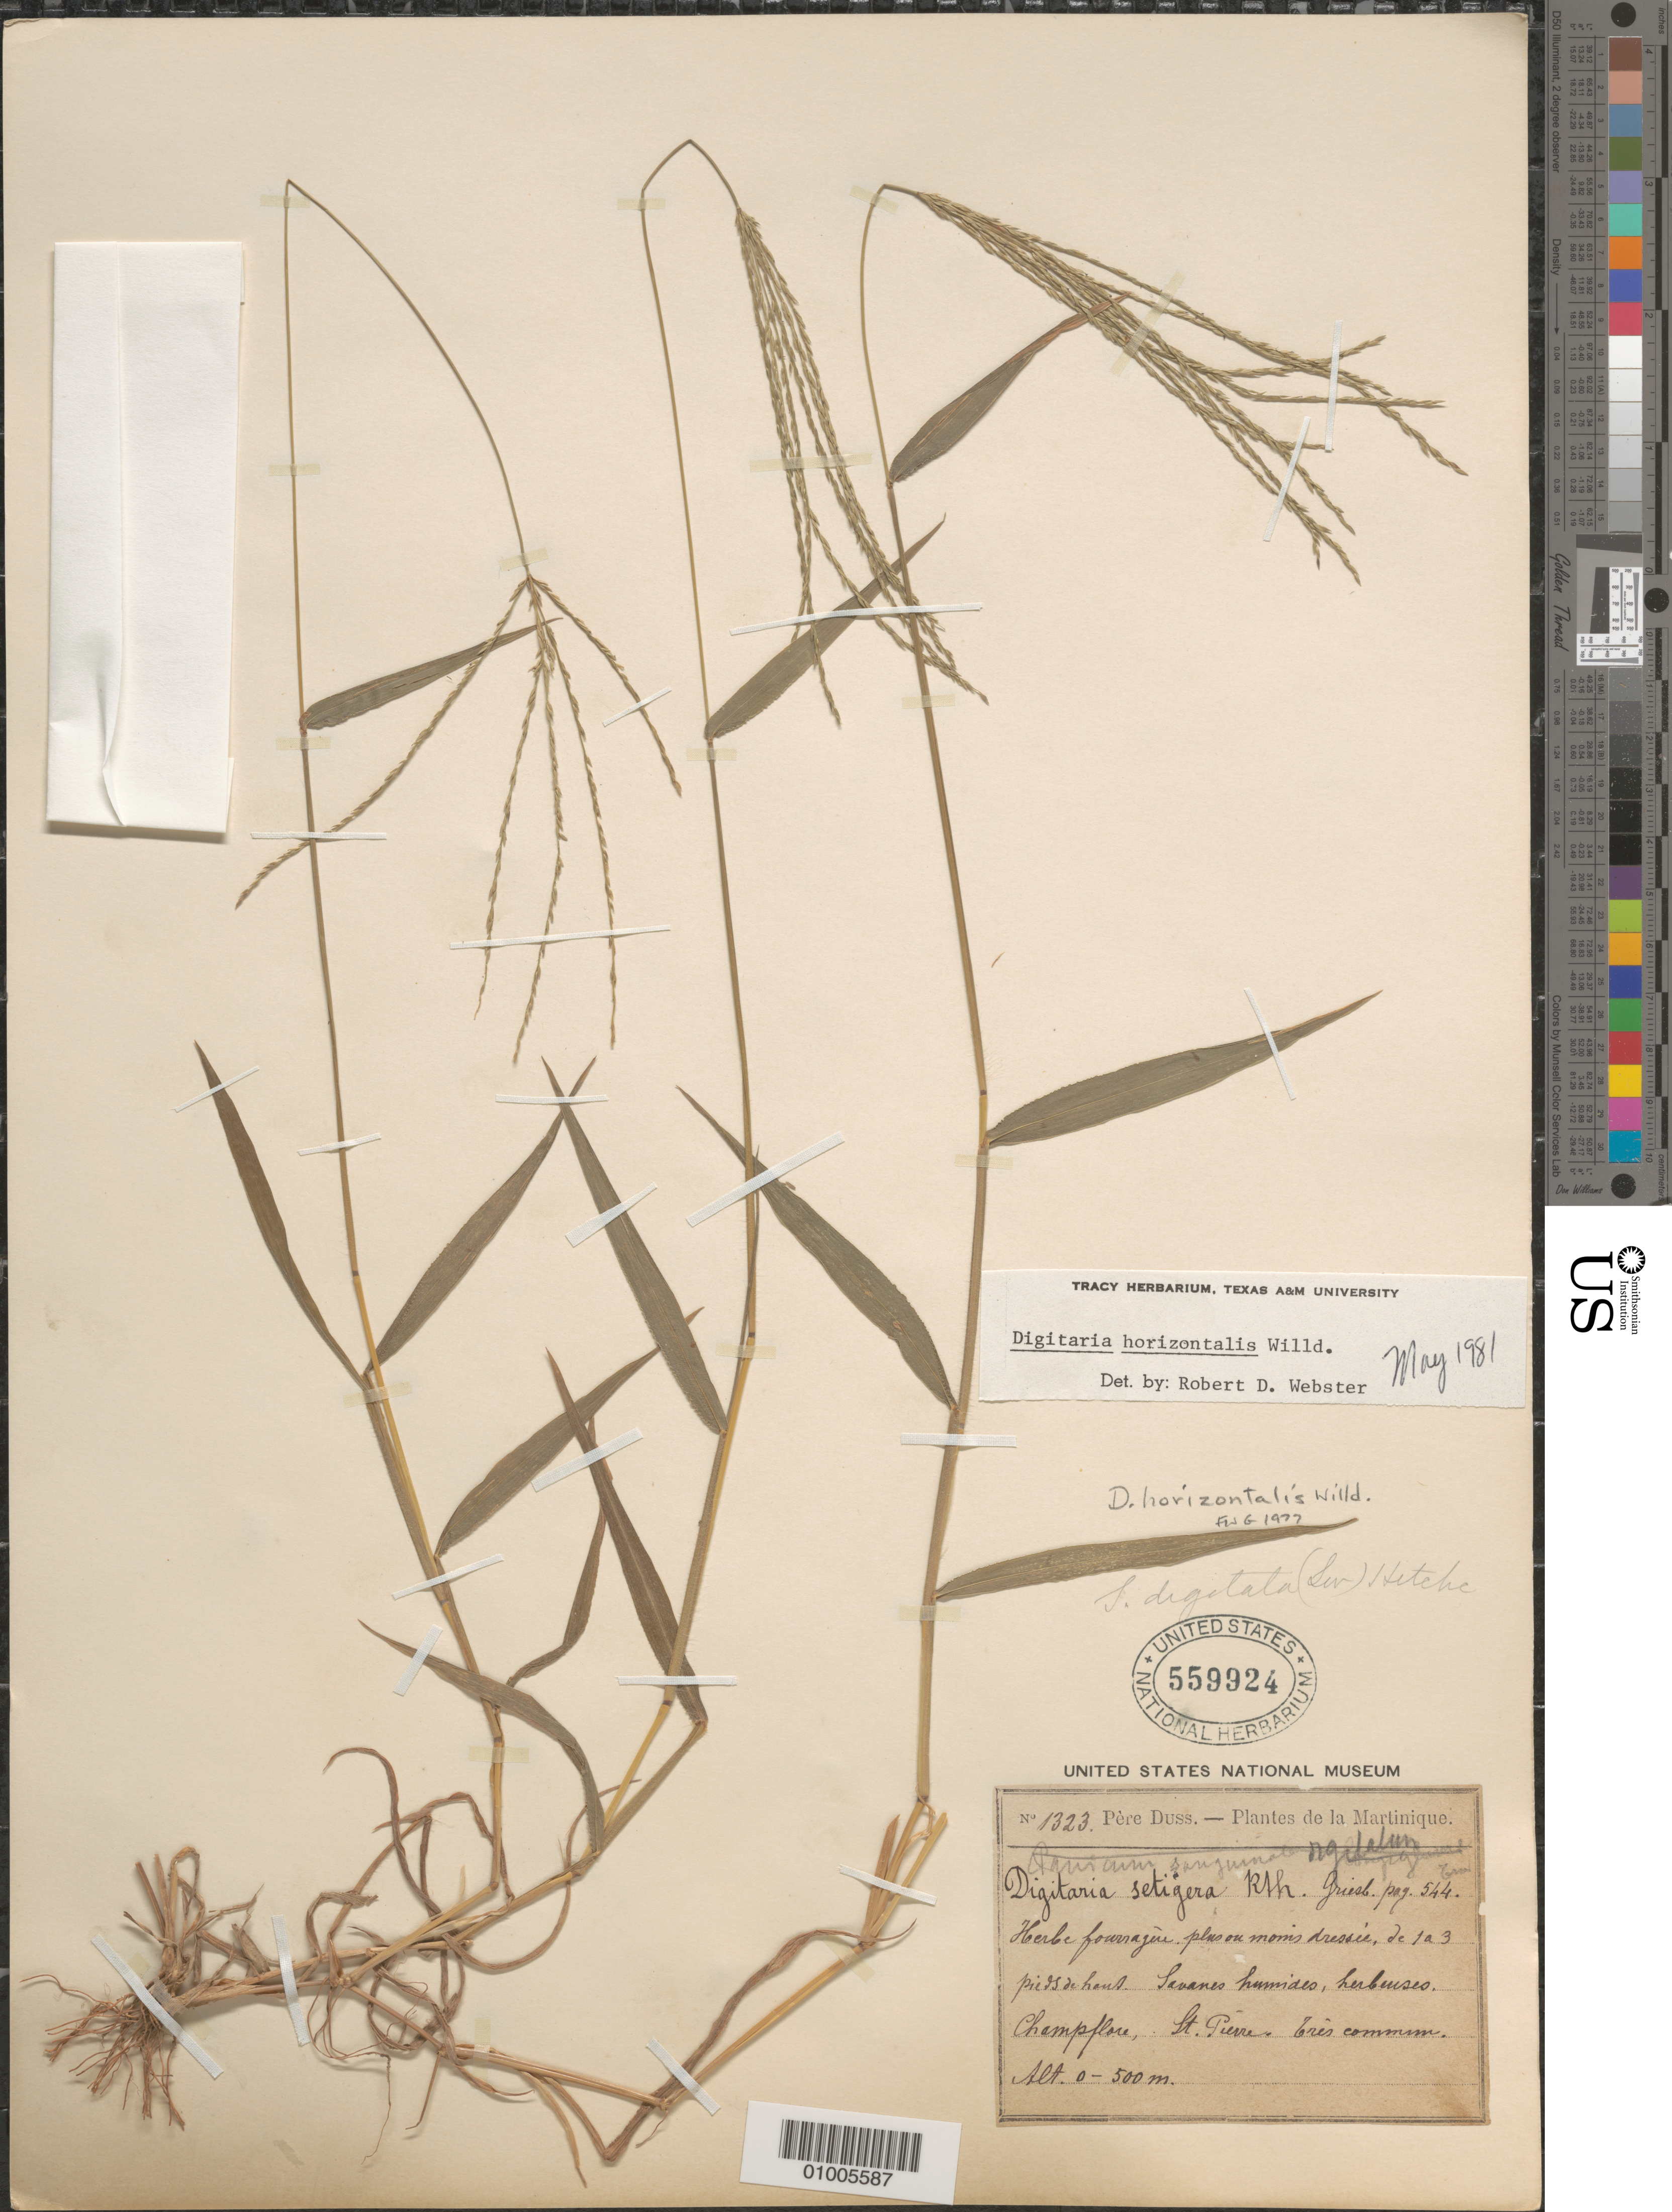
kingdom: Plantae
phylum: Tracheophyta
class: Liliopsida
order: Poales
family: Poaceae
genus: Digitaria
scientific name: Digitaria horizontalis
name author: Willd.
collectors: Père Duss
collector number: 1323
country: Martinique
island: Martinique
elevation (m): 0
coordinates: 0 N, 0 E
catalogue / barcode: US 559924